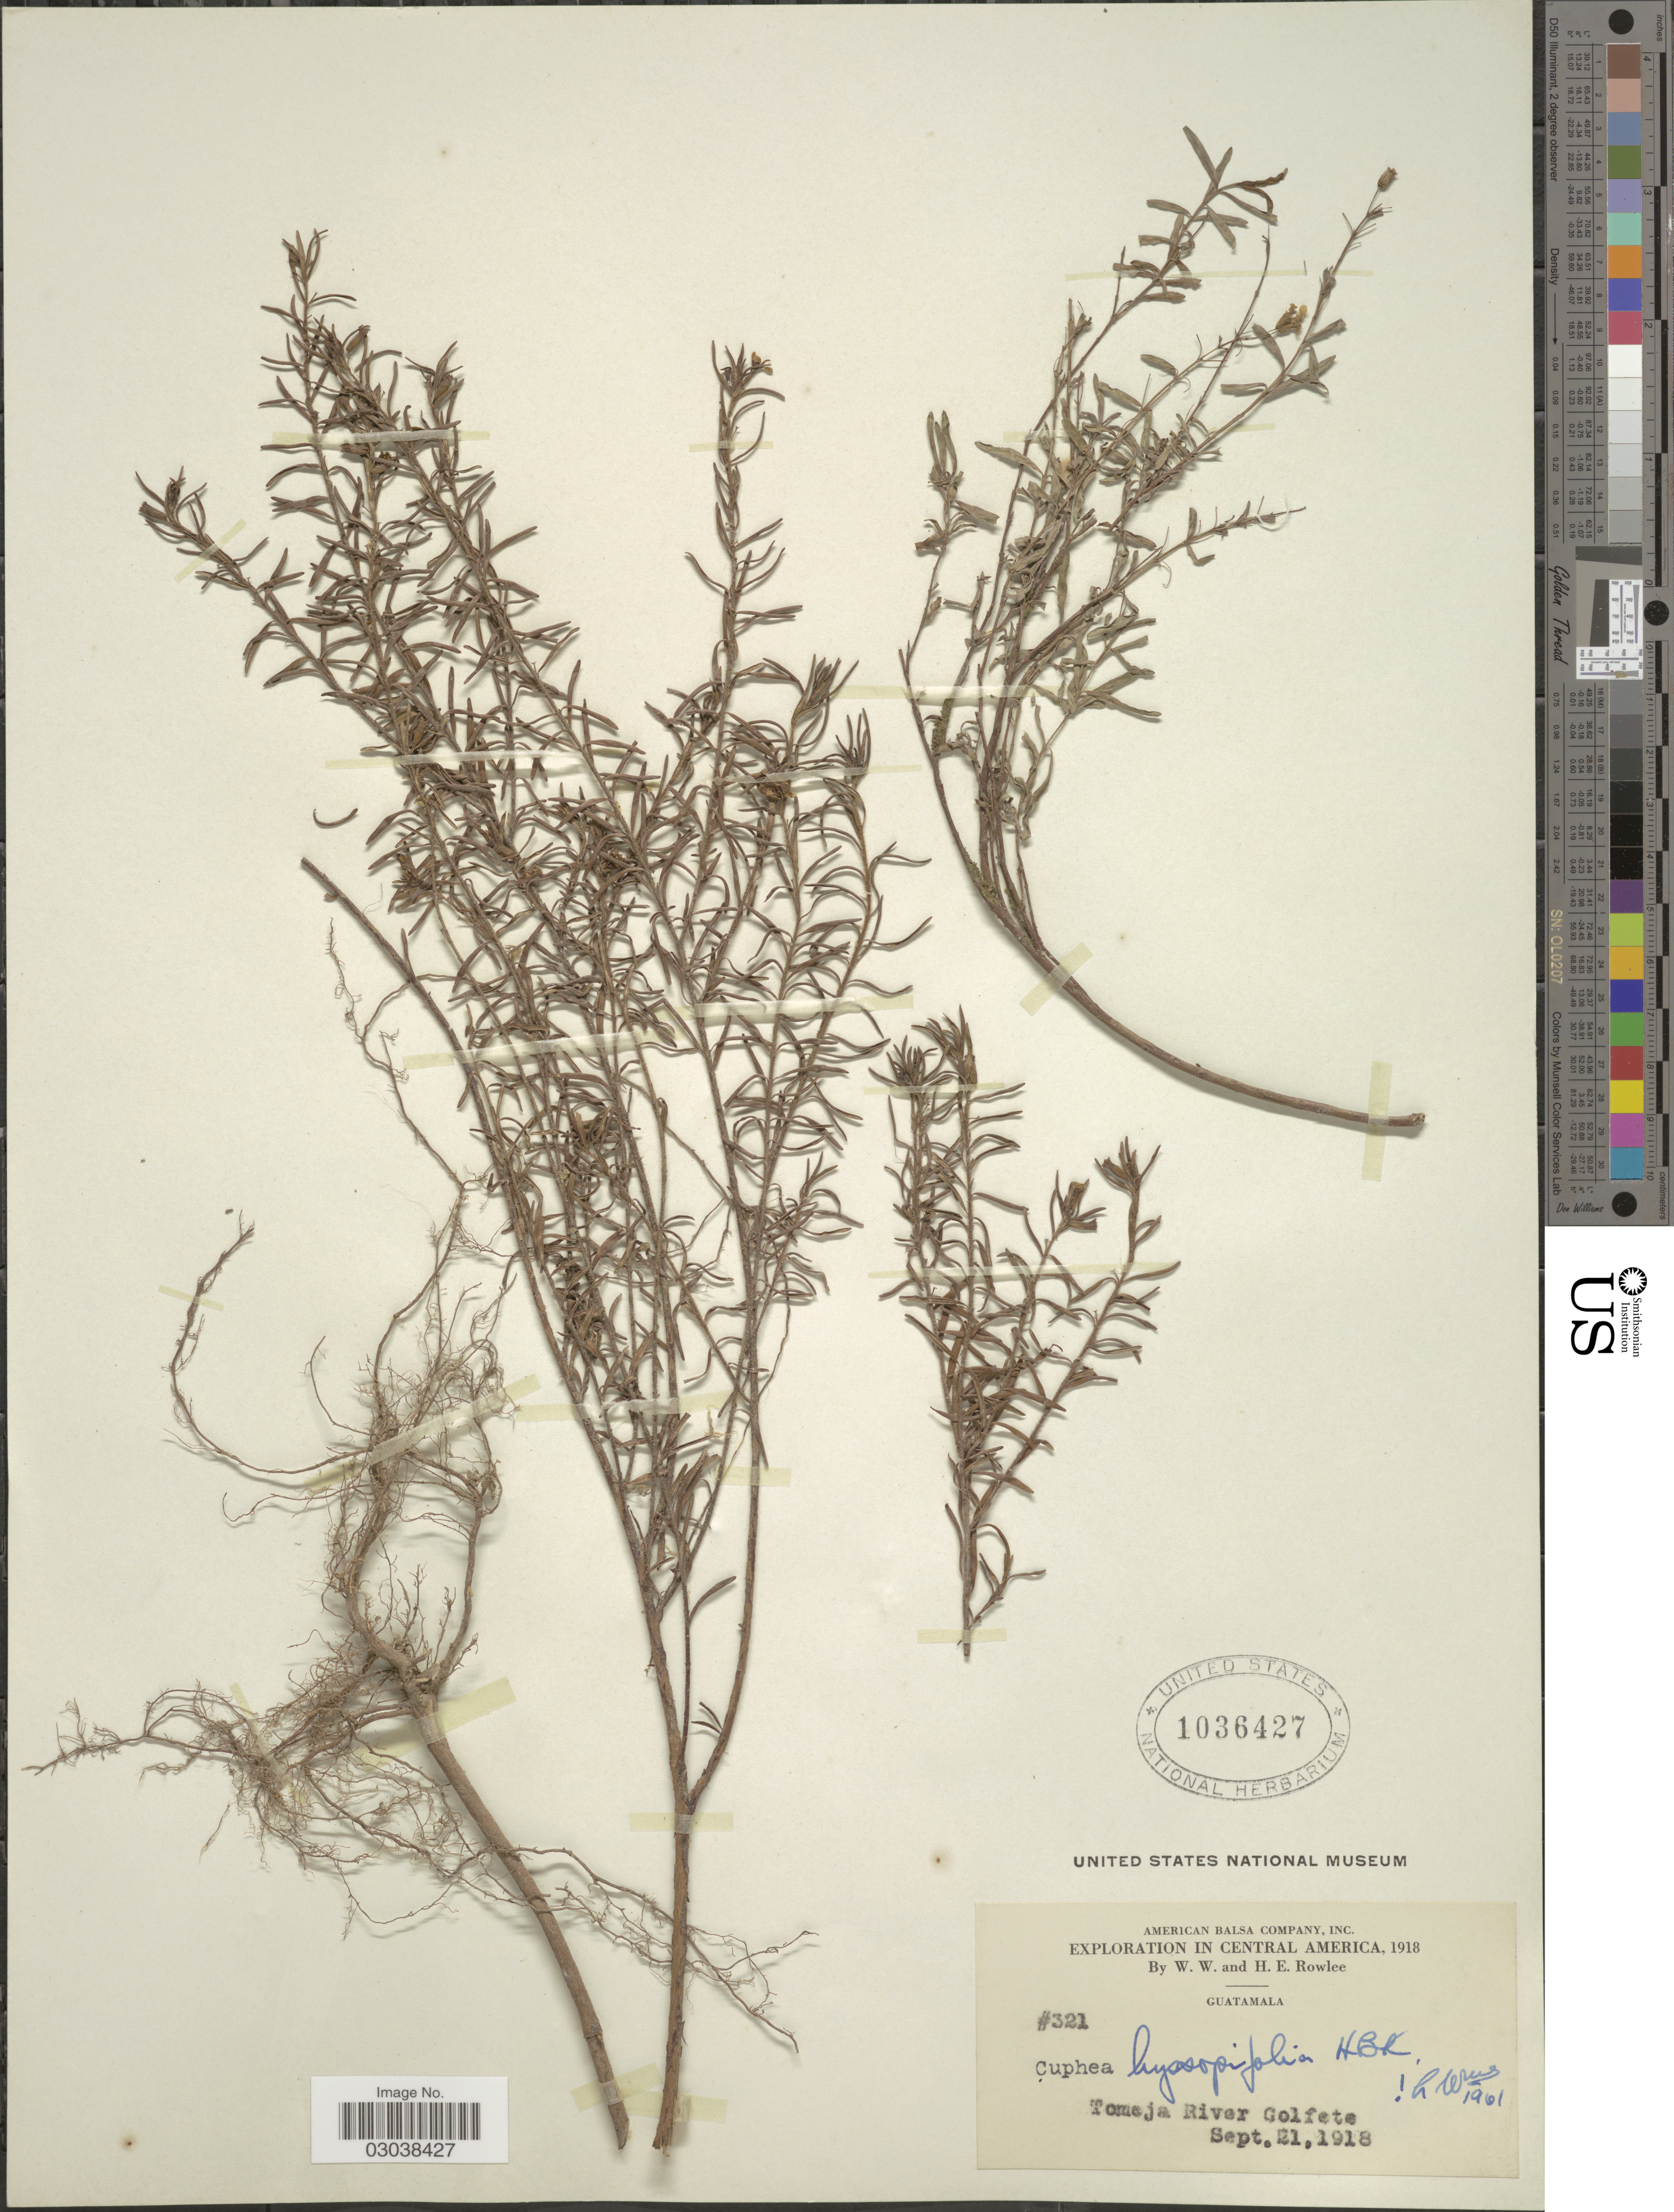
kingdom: Plantae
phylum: Tracheophyta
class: Magnoliopsida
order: Myrtales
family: Lythraceae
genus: Cuphea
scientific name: Cuphea hyssopifolia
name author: Kunth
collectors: W. W. Rowlee & H. E. Rowlee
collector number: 321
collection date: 1918-09-21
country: Guatemala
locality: Tomeja River Golfete.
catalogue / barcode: US 1036427